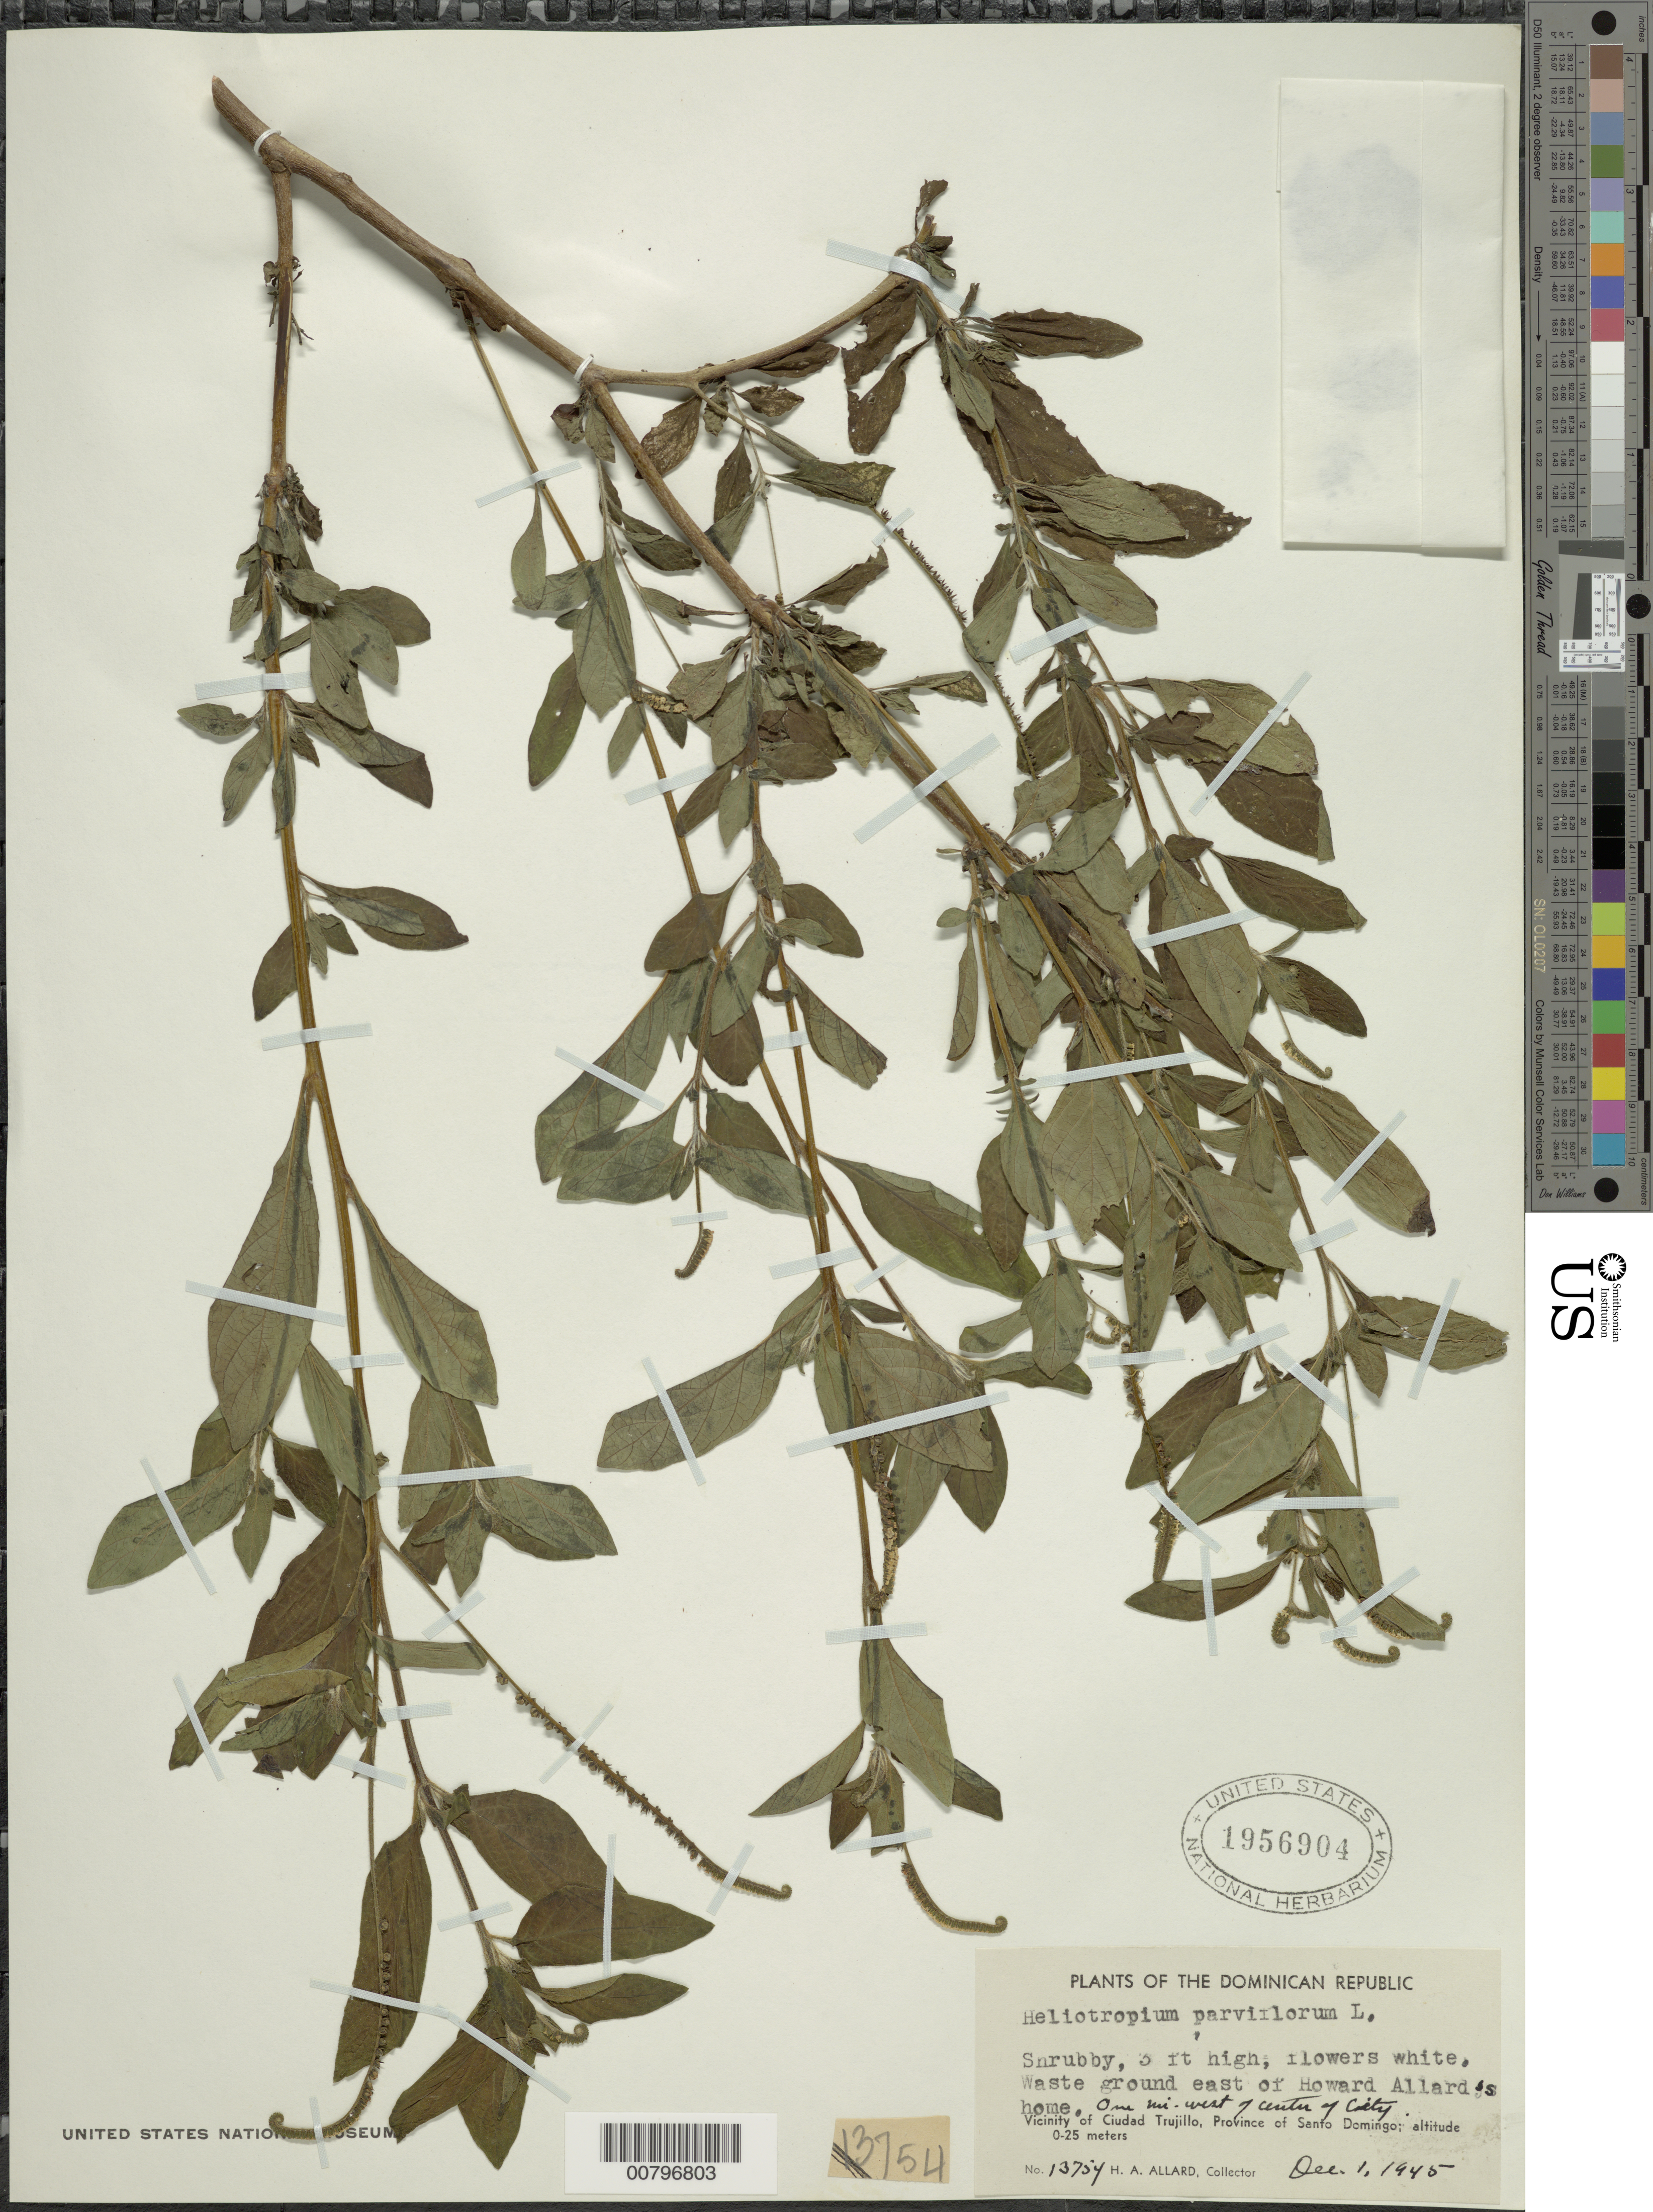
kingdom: Plantae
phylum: Tracheophyta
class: Magnoliopsida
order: Boraginales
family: Heliotropiaceae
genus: Heliotropium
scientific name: Heliotropium parviflorum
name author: L.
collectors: H. A. Allard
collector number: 13754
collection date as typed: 01 Dec 1945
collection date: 1945-12-01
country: Dominican Republic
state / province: Distrito Nacional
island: Hispaniola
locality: Vicinity of Santo Domingo, Waste ground east of Howard Allard's home.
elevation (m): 0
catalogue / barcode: US 1956904